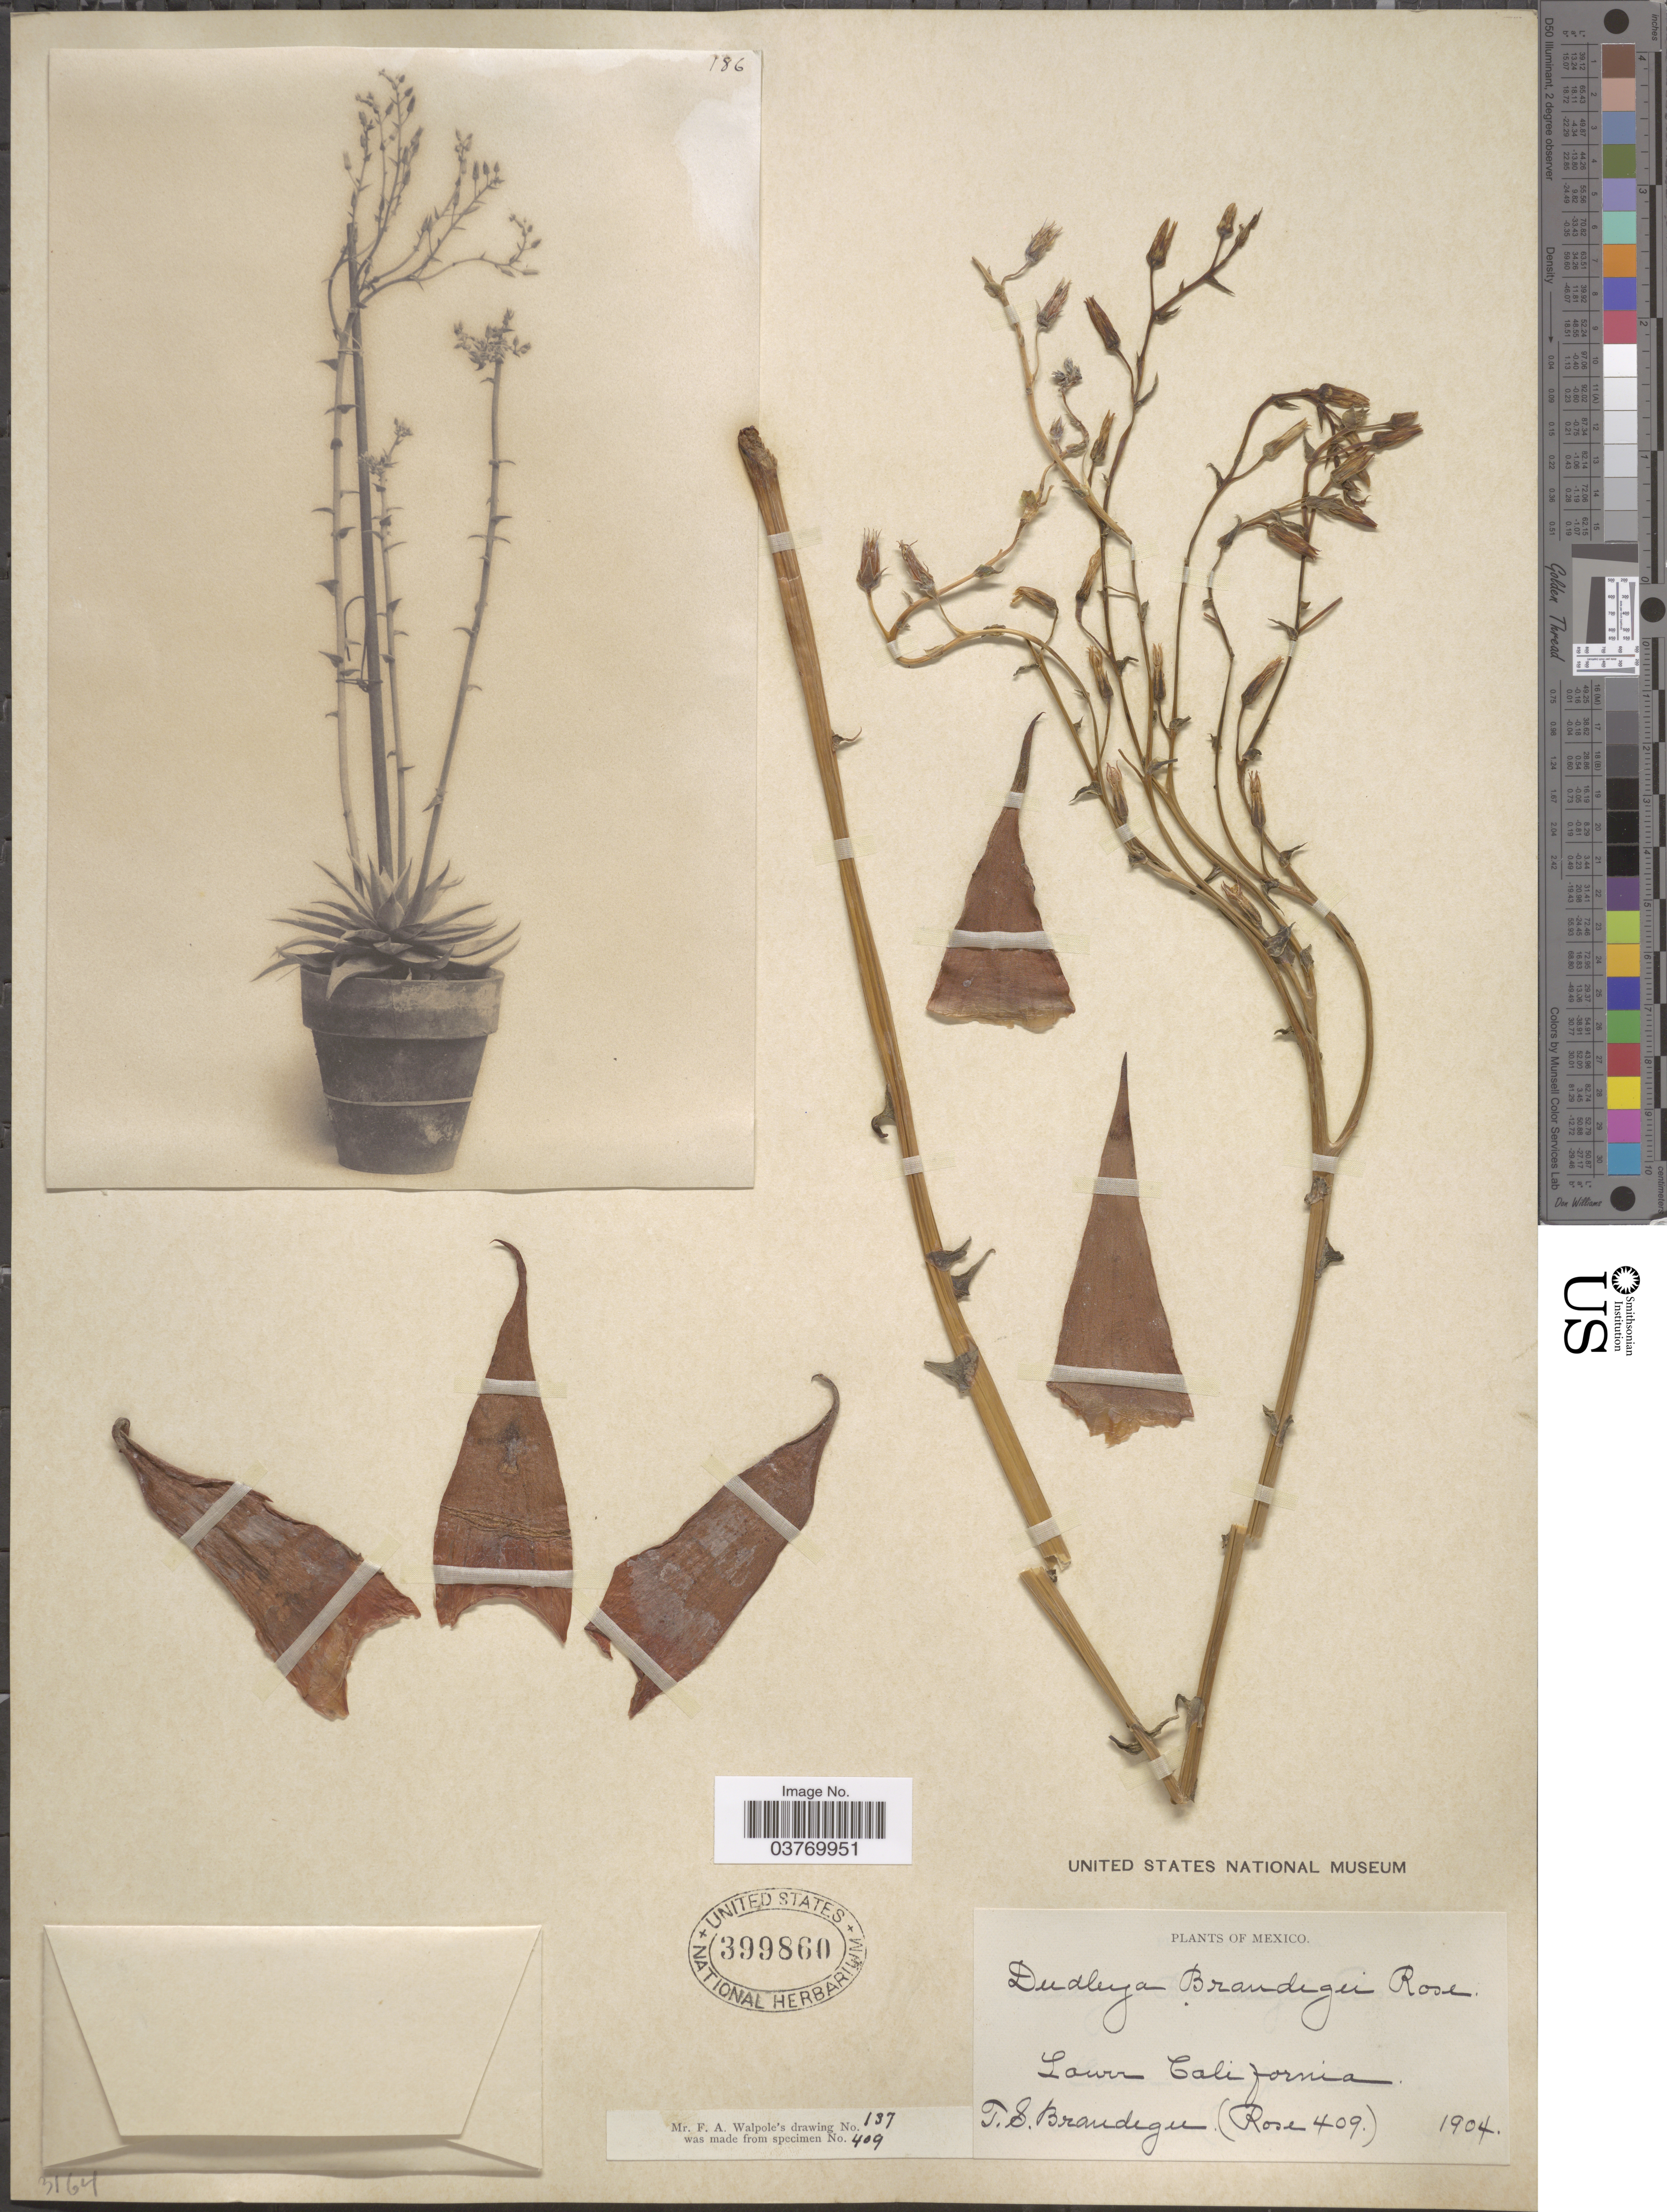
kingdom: Plantae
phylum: Tracheophyta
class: Magnoliopsida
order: Saxifragales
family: Crassulaceae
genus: Dudleya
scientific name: Dudleya brandegei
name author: Rose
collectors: T. S. Brandegee (herbarium)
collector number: Rose 409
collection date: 1904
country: Mexico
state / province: Baja California Norte / Baja California Sur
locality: Lower California.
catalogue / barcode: US 399860